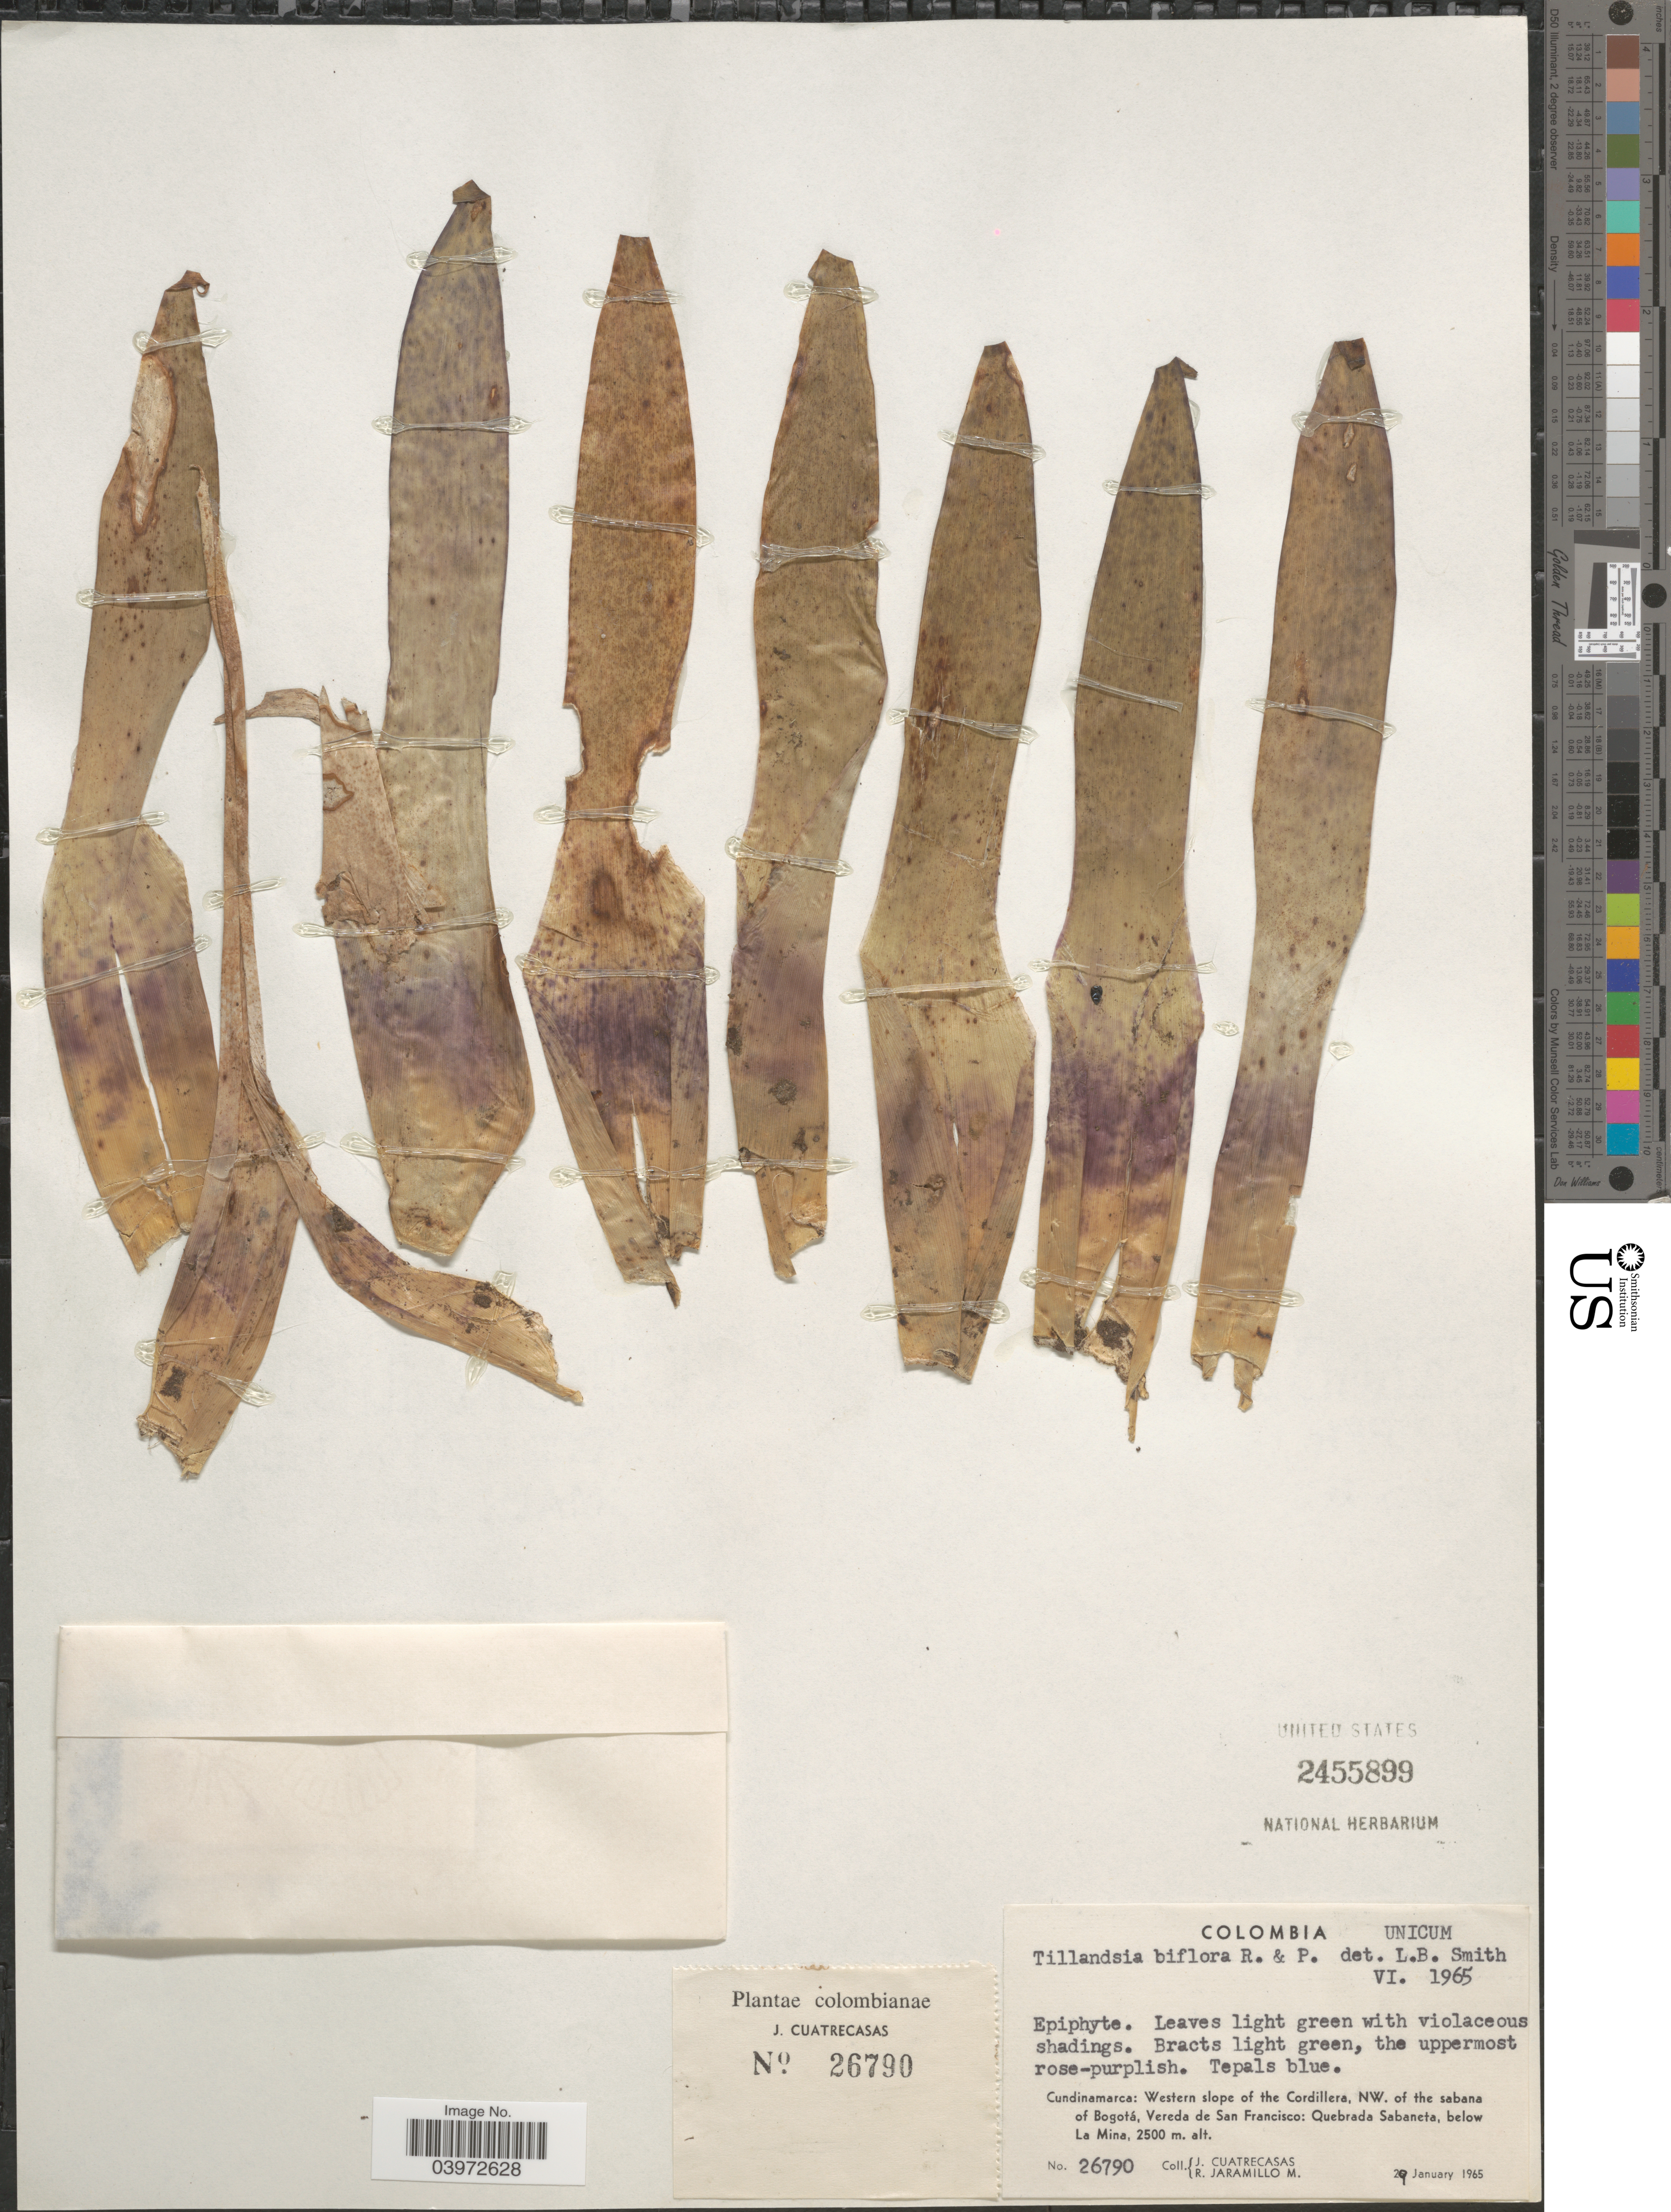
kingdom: Plantae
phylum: Tracheophyta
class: Liliopsida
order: Poales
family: Bromeliaceae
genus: Tillandsia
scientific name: Tillandsia biflora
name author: Ruiz & Pav.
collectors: J. Cuatrecasas & R. Jaramillo M.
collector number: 26790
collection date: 1965-01-29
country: Colombia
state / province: Cundinamarca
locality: Western slope of the Cordillera, NW. of the sabana of Bogotá, Vereda de San Francisco: Quebrada Sabaneta, below La Mina.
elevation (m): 2500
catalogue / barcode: US 2455899